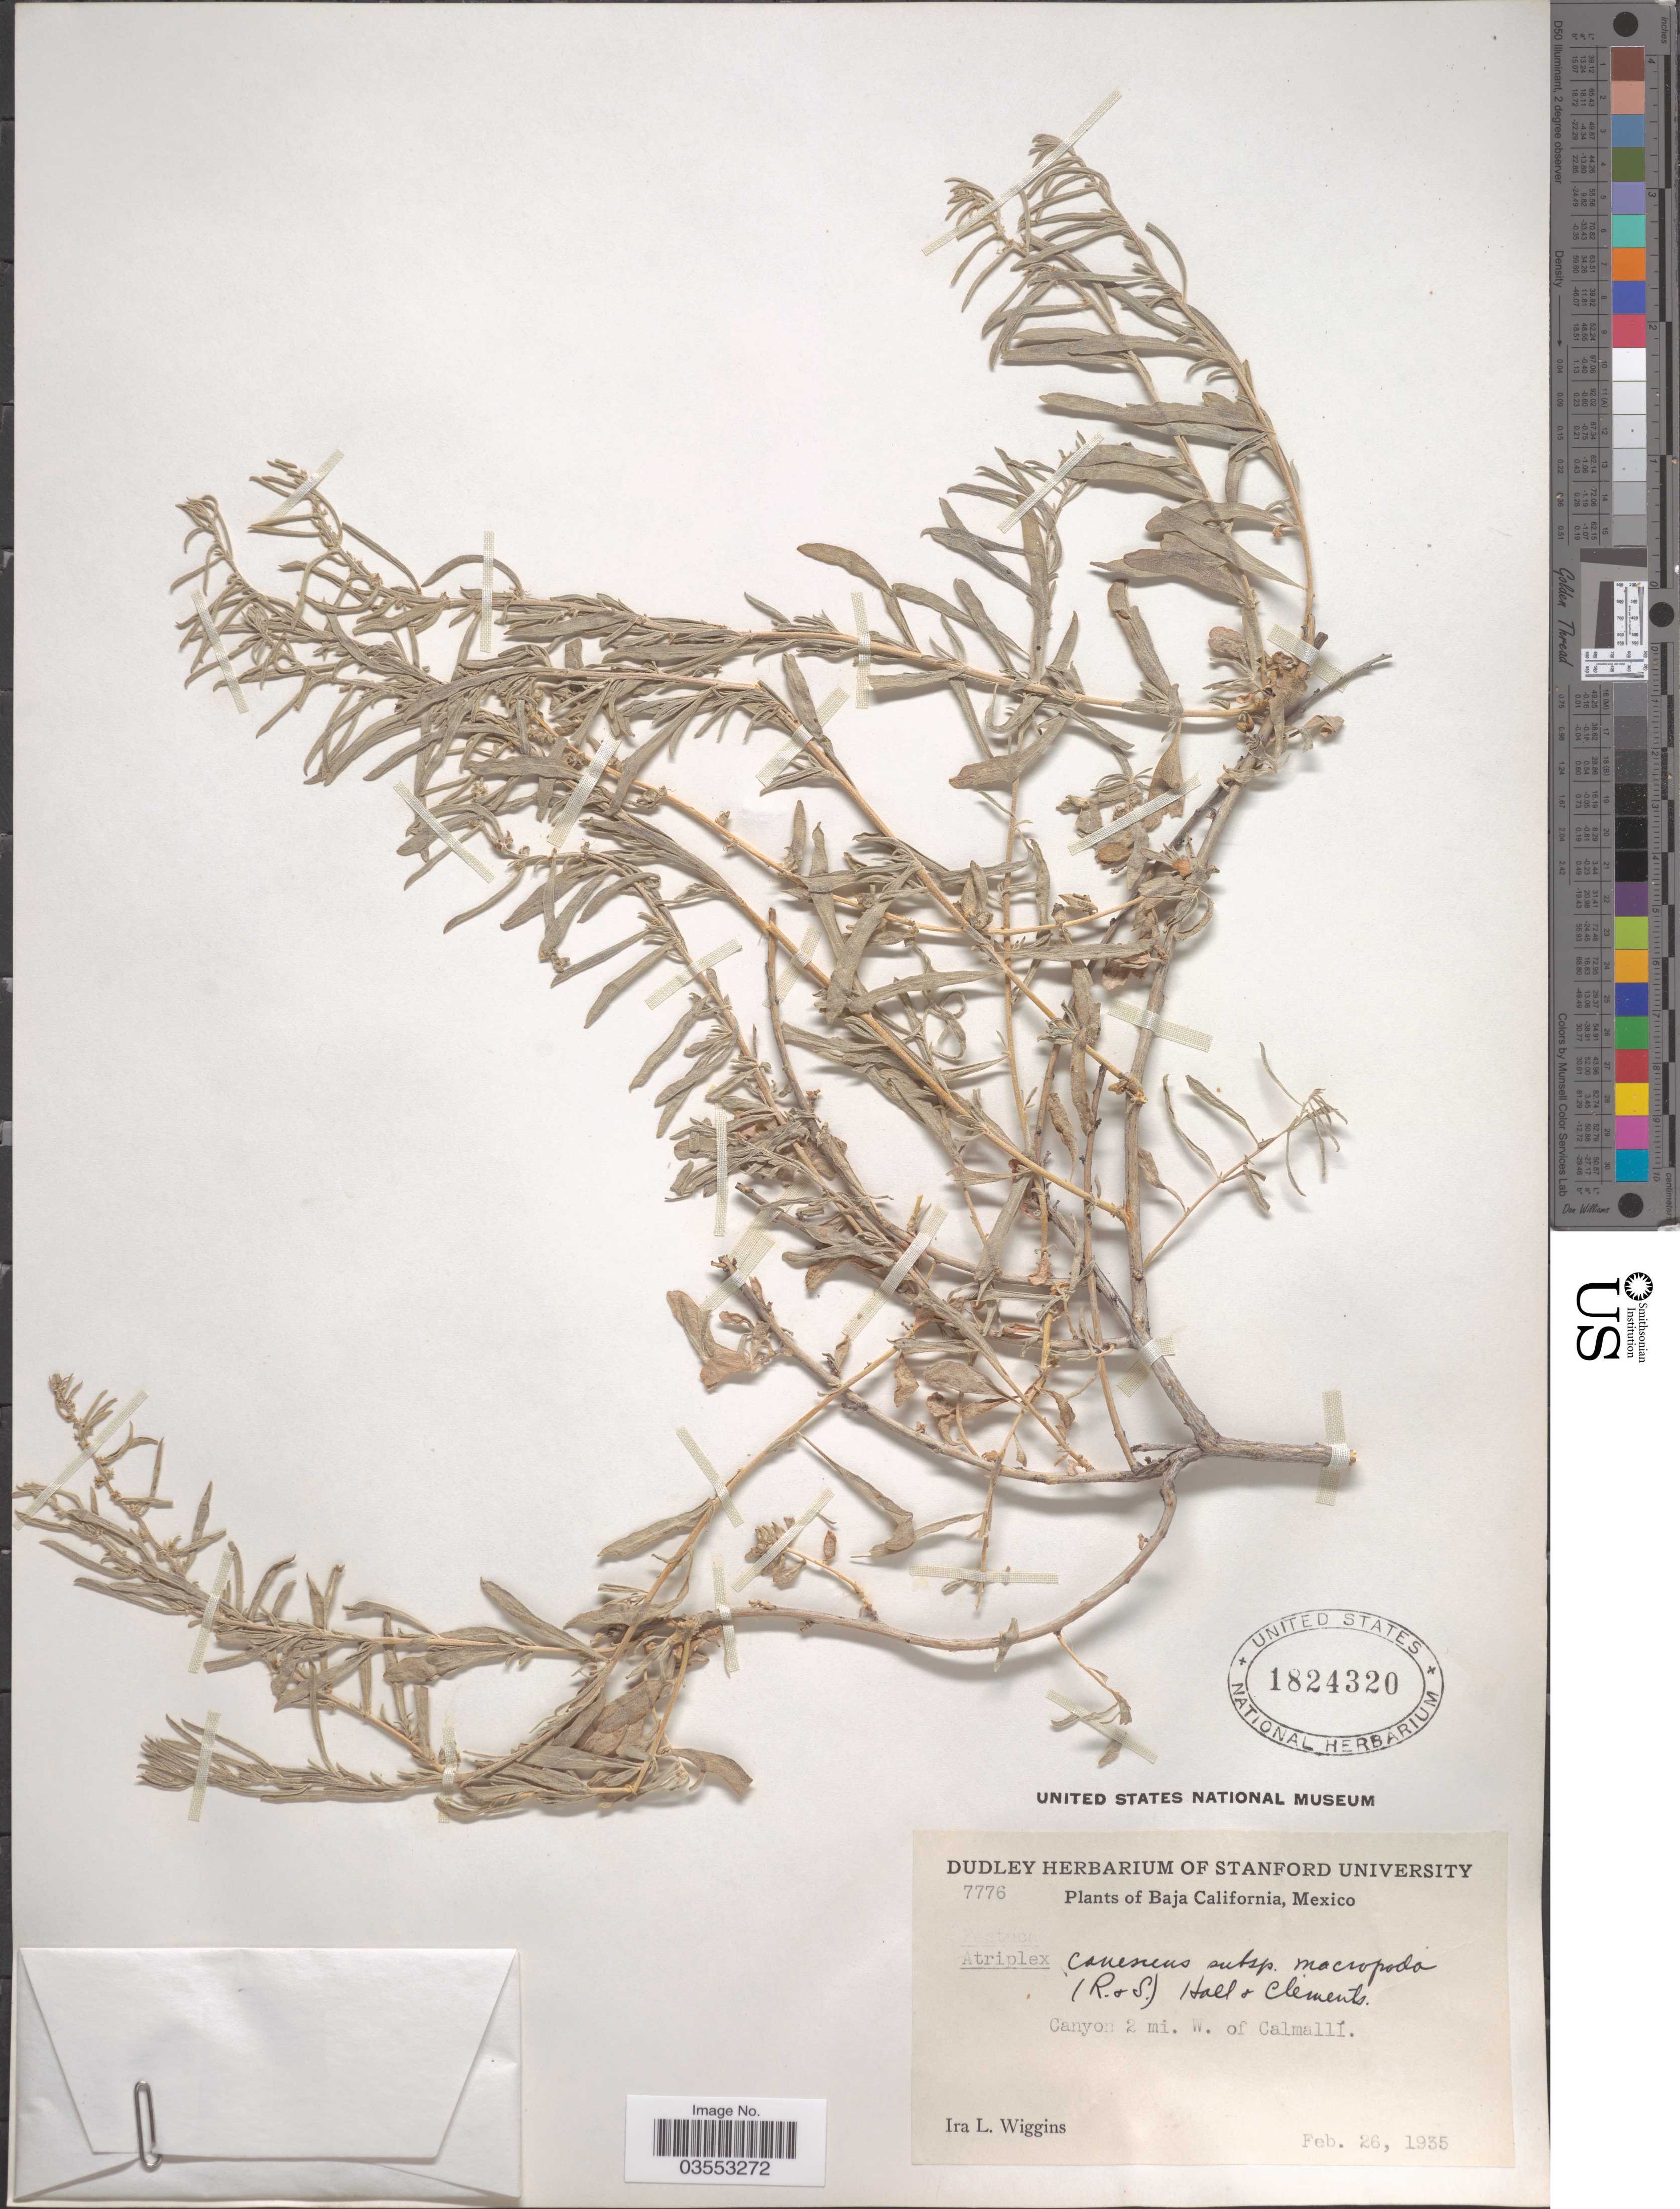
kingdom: Plantae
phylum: Tracheophyta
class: Magnoliopsida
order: Caryophyllales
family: Amaranthaceae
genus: Atriplex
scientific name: Atriplex canescens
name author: (Pursh) Nutt.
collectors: I. L. Wiggins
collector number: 77776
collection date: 1935-02-26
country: Mexico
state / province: Baja California Norte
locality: Canyon 2 mi. W. of Calmallí.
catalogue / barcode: US 1824320